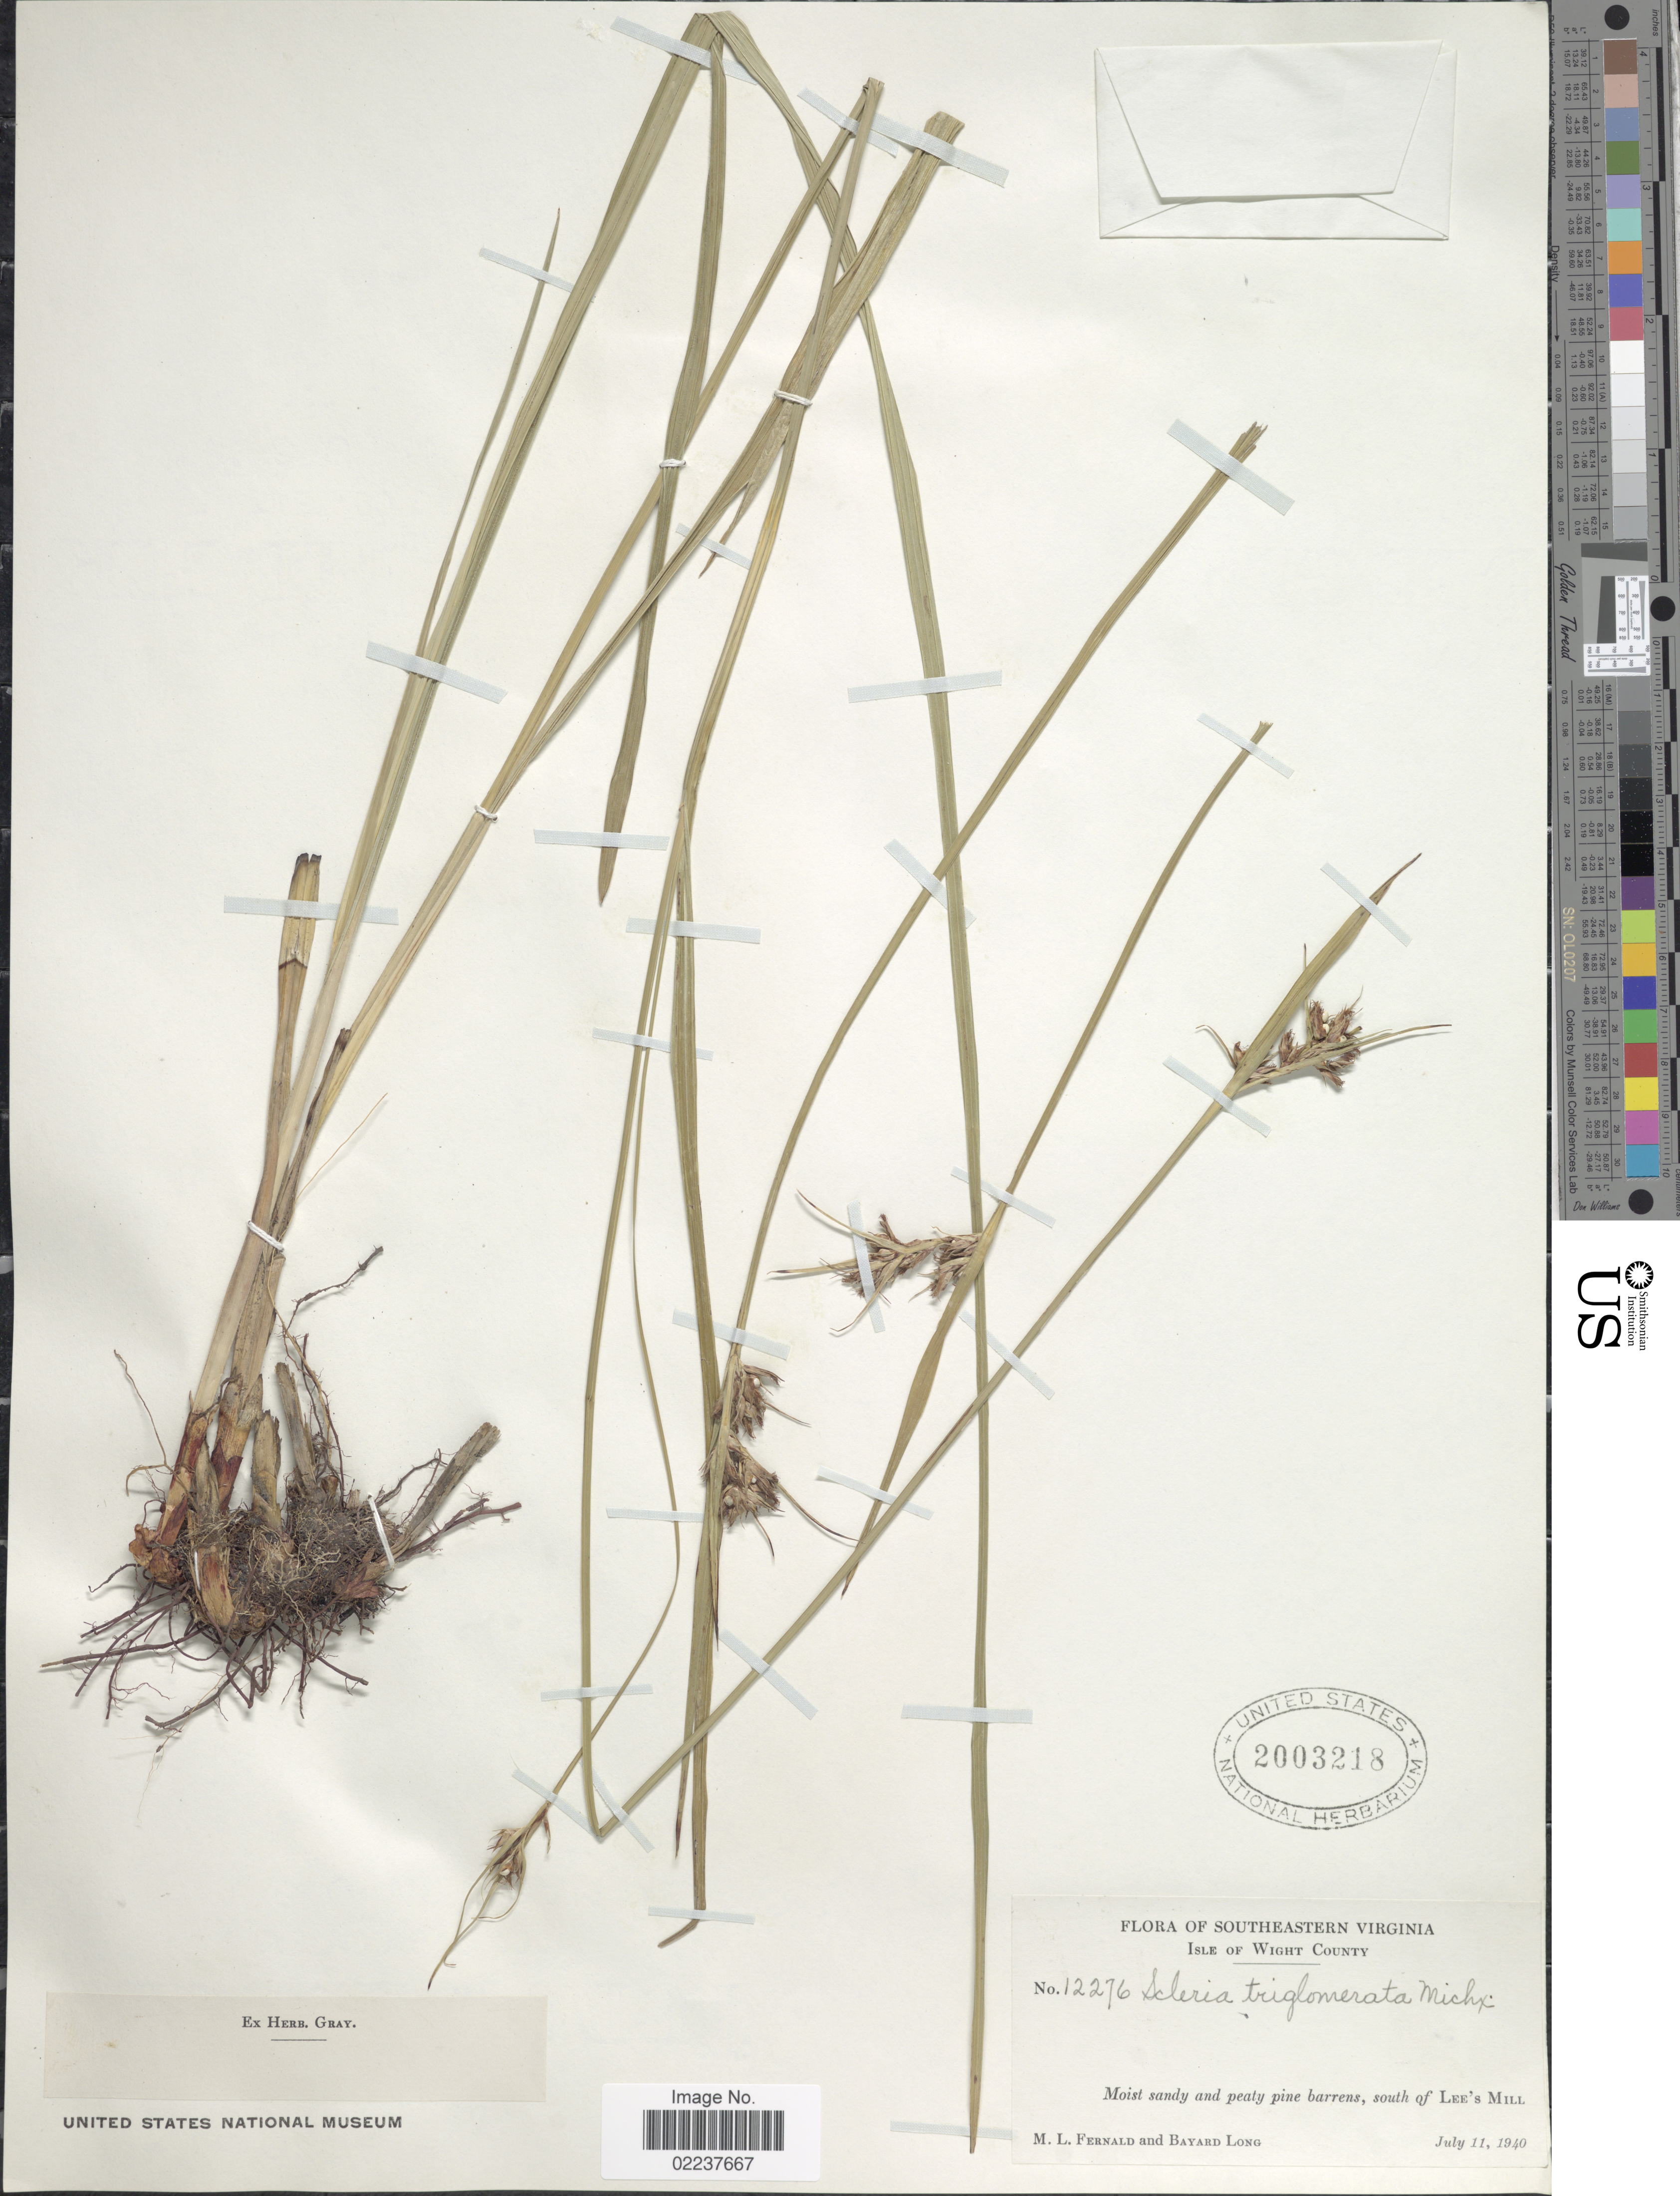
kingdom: Plantae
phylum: Tracheophyta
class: Liliopsida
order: Poales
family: Cyperaceae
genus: Scleria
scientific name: Scleria triglomerata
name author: Michx.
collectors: M. L. Fernald & B. Long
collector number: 12276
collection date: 1940-07-11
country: United States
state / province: Virginia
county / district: Isle of Wight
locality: Southeastern Virginia, Isle of Wight County, south of Lee's Mill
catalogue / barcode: US 2003218